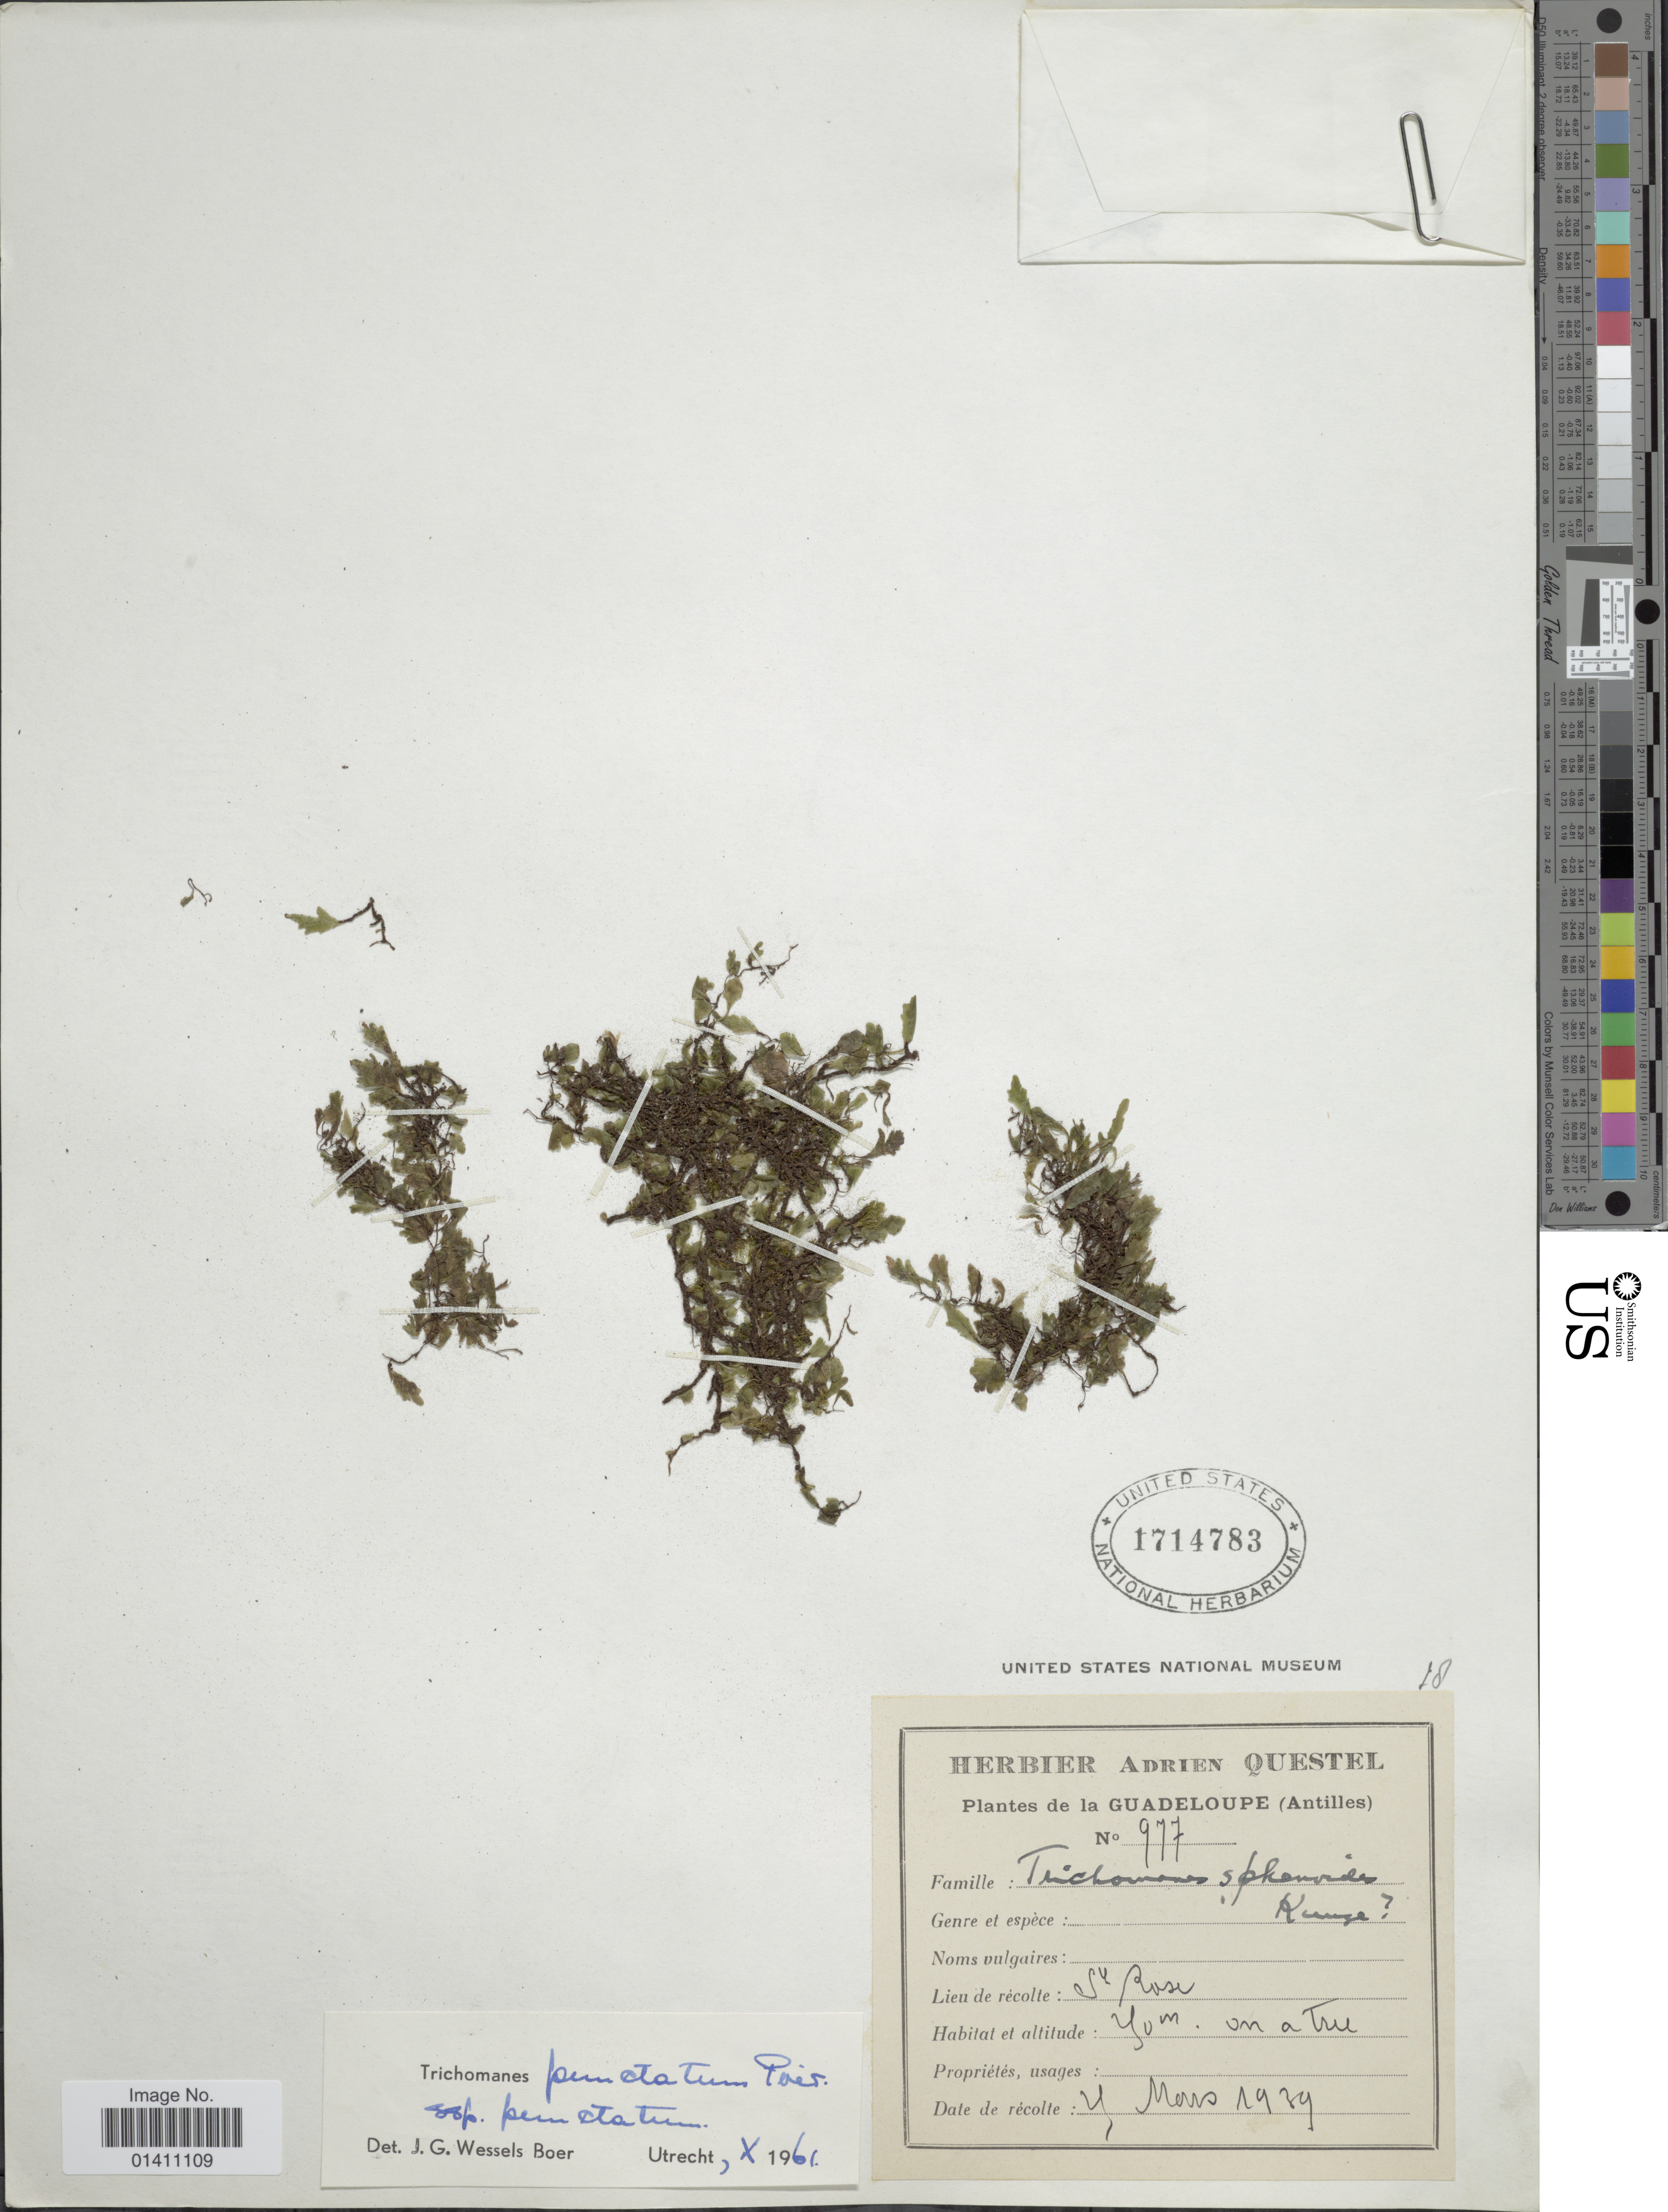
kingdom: Plantae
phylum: Tracheophyta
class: Polypodiopsida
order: Hymenophyllales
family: Hymenophyllaceae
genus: Didymoglossum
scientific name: Didymoglossum punctatum subsp. punctatum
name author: (Poir.) Desv.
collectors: A. Questel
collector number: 977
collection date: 1939-03-04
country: Guadeloupe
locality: Antilles. St. Rose.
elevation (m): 40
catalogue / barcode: US 1714783